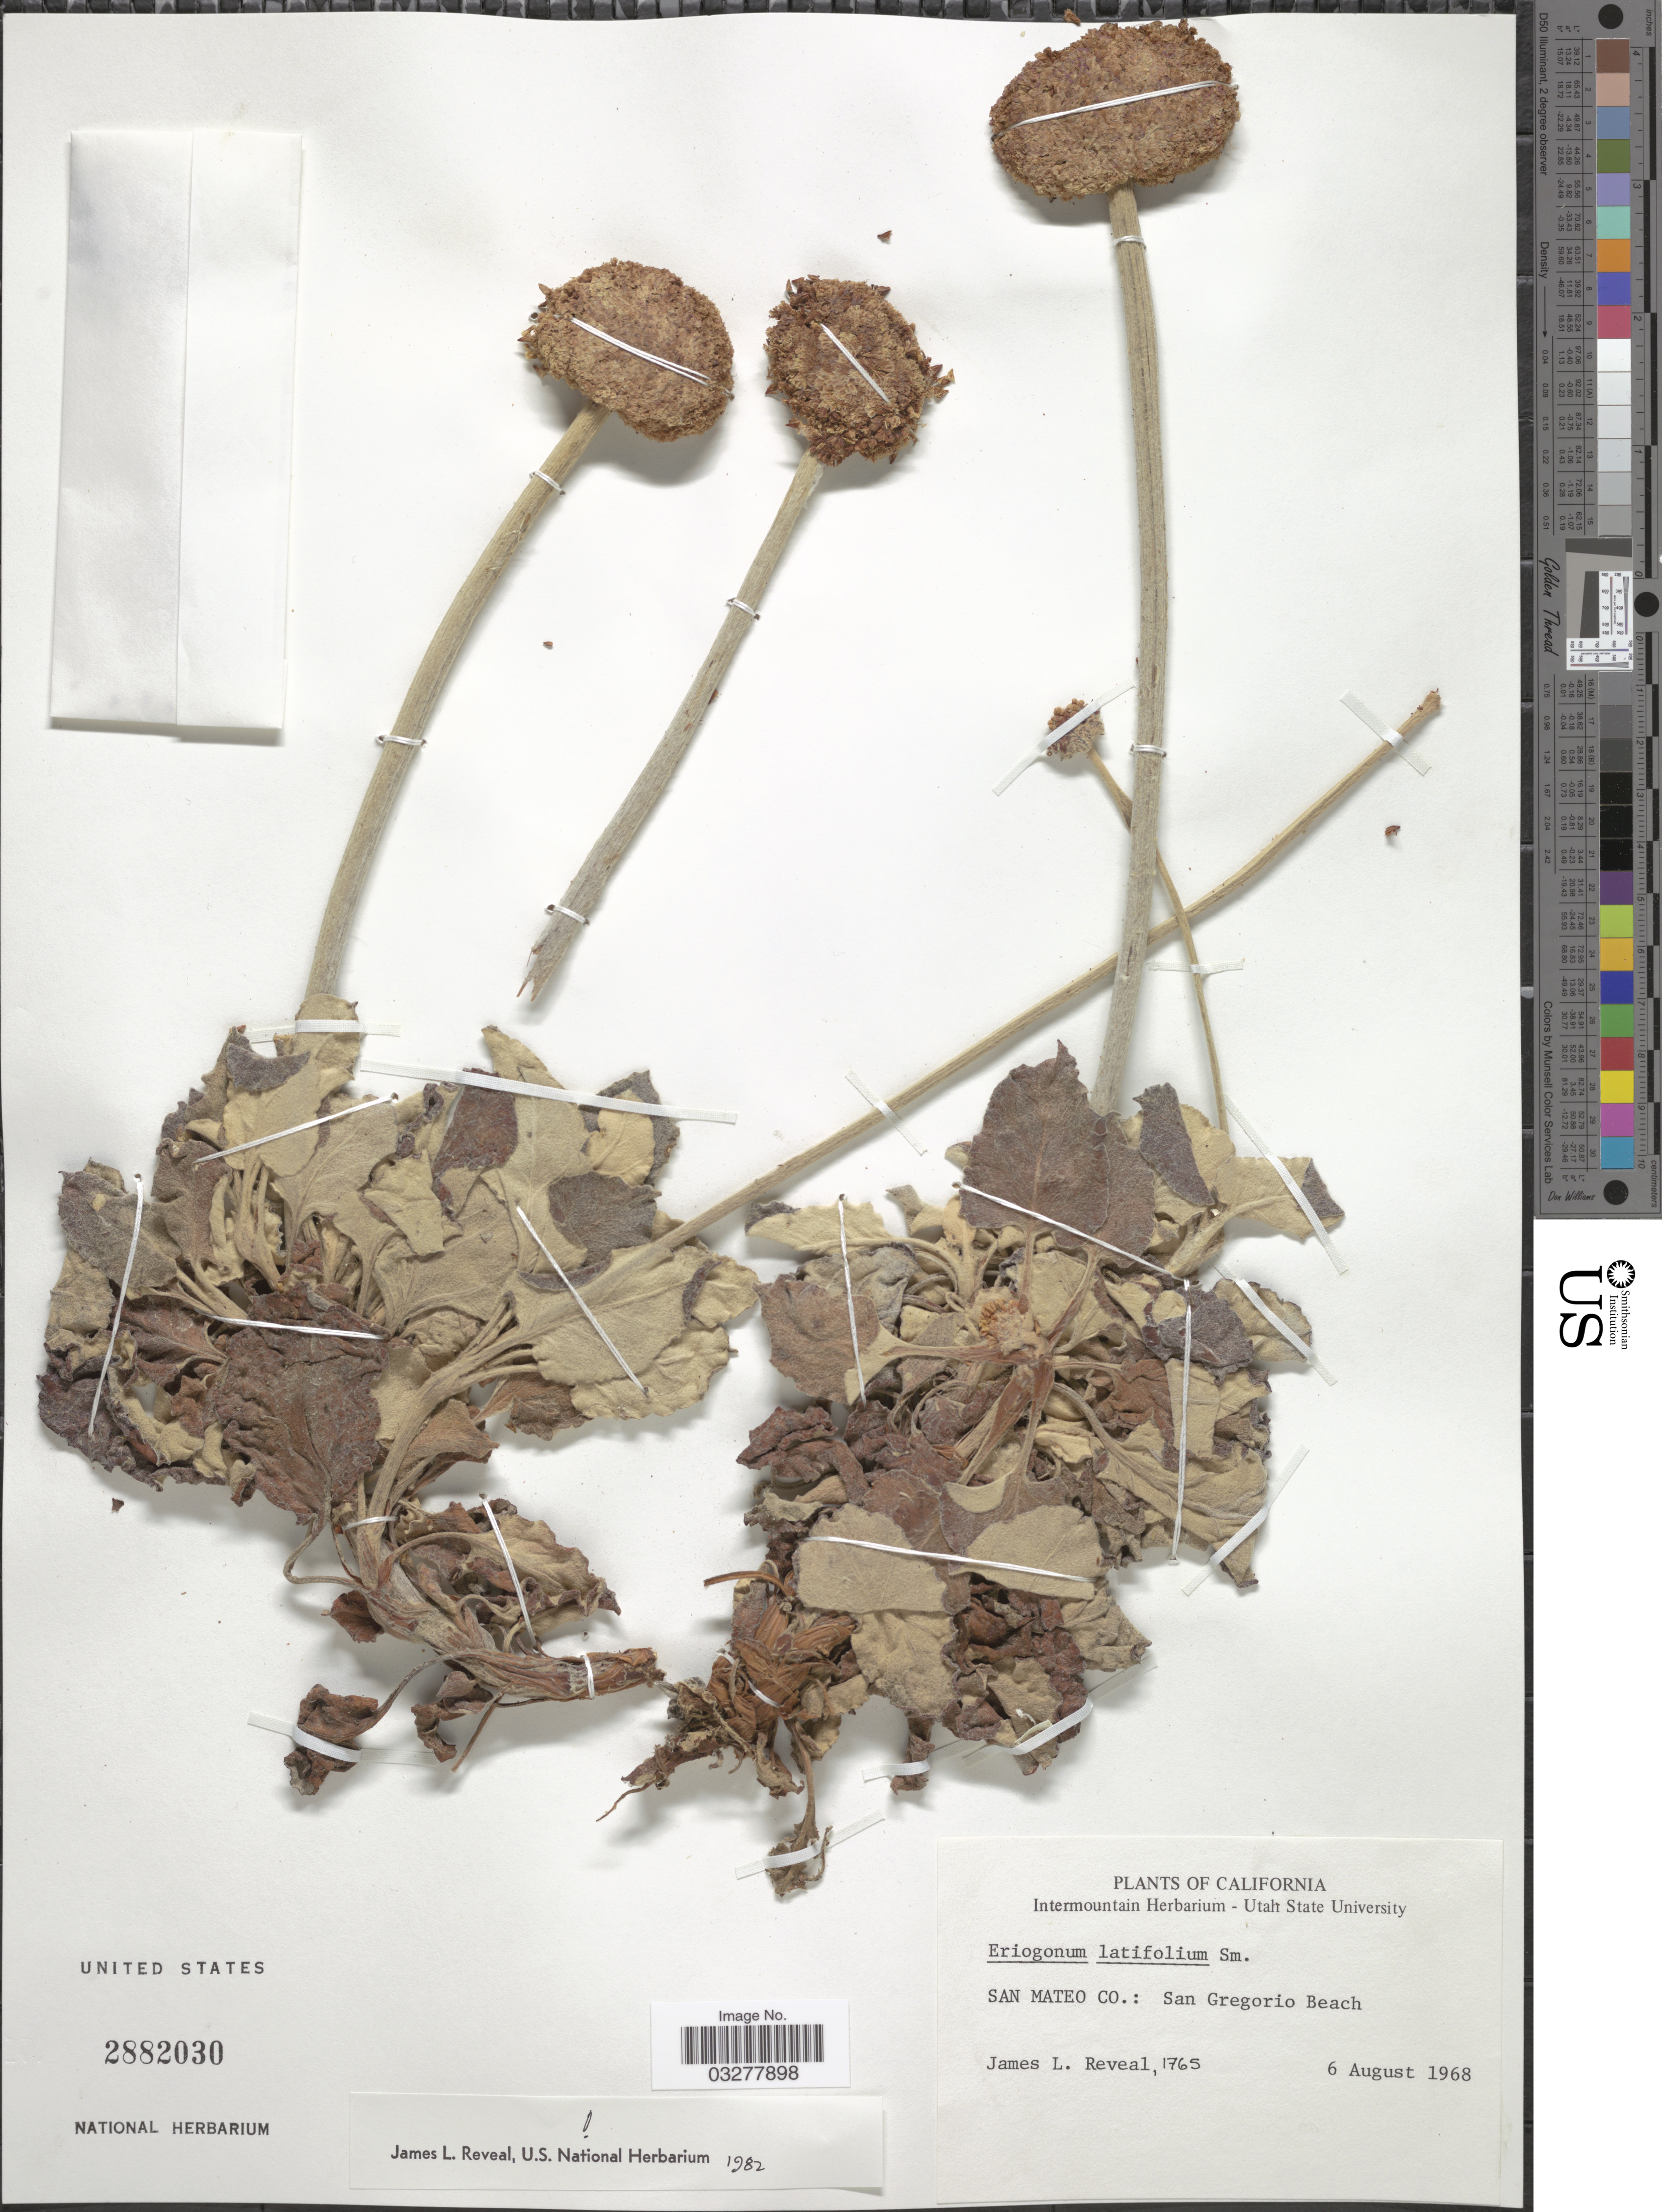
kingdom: Plantae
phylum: Tracheophyta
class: Magnoliopsida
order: Caryophyllales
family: Polygonaceae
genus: Eriogonum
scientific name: Eriogonum latifolium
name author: Sm.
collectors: J. L. Reveal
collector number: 1765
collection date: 1968-08-06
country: United States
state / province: California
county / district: San Mateo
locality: San Mateo Co.: San Gregorio Beach.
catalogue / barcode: US 2882030